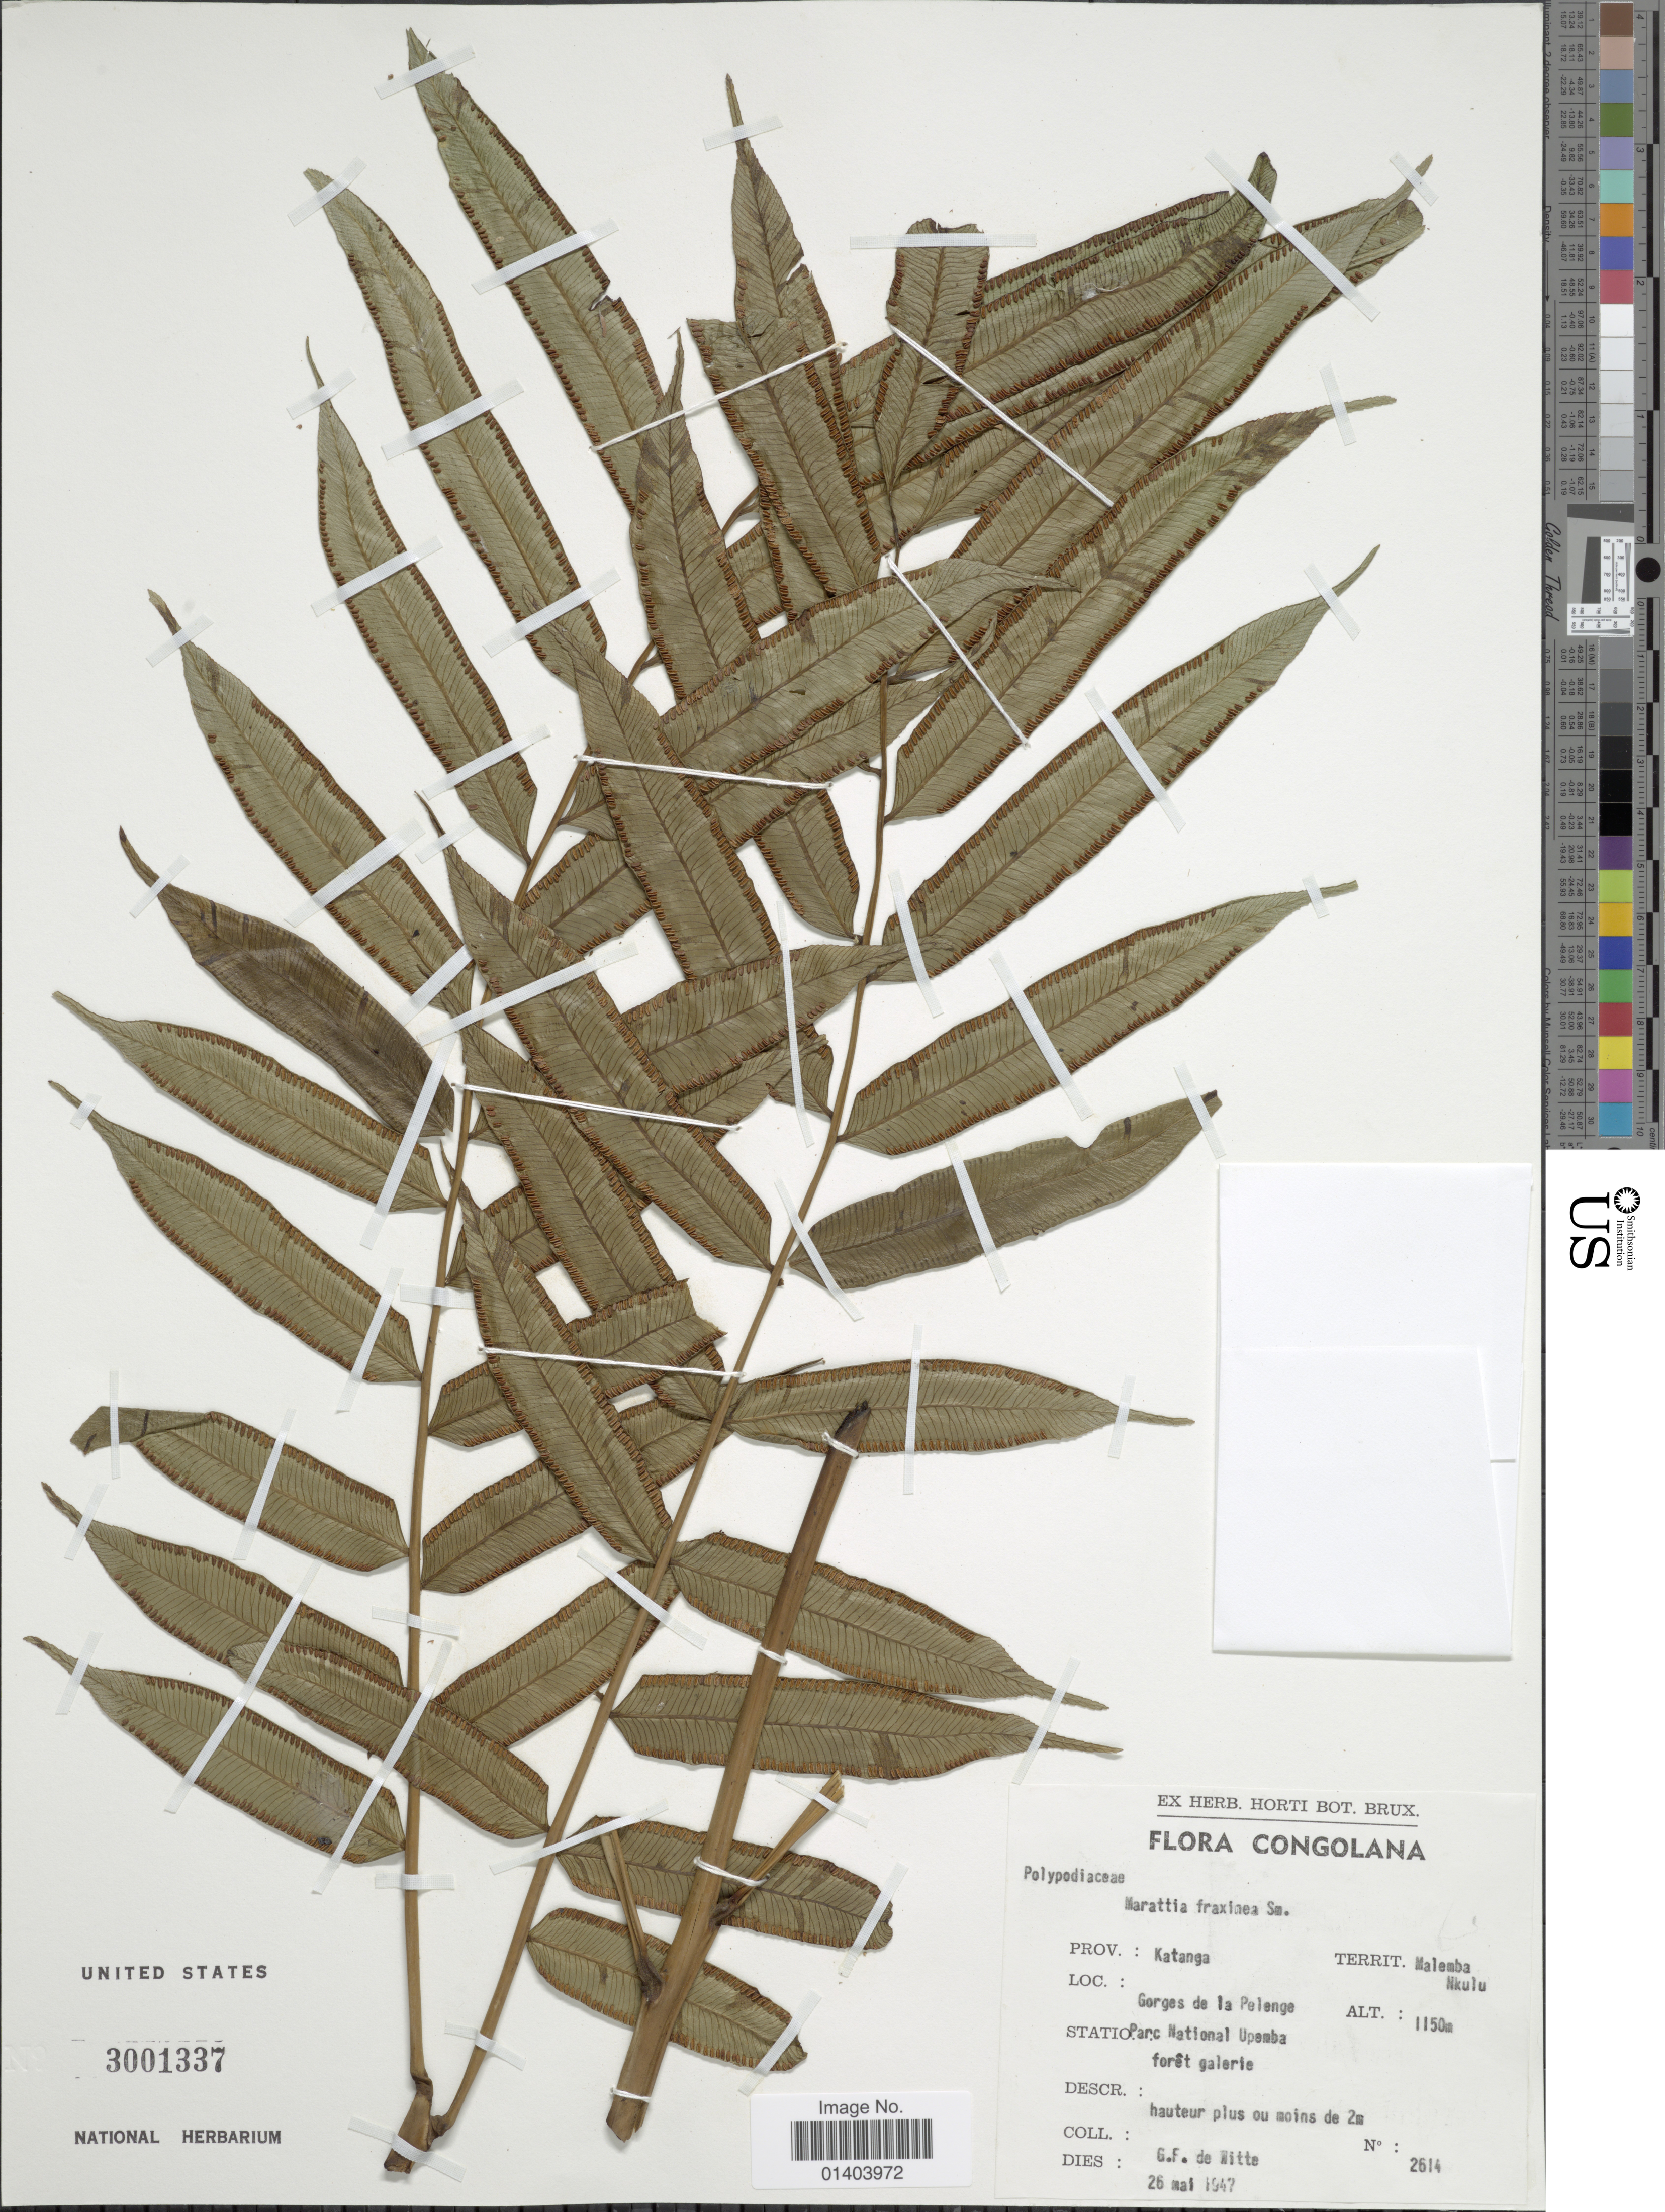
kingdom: Plantae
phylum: Tracheophyta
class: Polypodiopsida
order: Marattiales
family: Marattiaceae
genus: Ptisana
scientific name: Ptisana fraxinea var. fraxinea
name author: (Sm.) Murdock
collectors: G. de Witte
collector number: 2614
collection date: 1947-05-26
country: Congo, Democratic Republic of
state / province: Haut-Lomami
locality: Territ. Malamba Nkulu, Gorges de la Pelenge, Parc National Upamba forêt galerie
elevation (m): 1150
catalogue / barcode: US 3001337